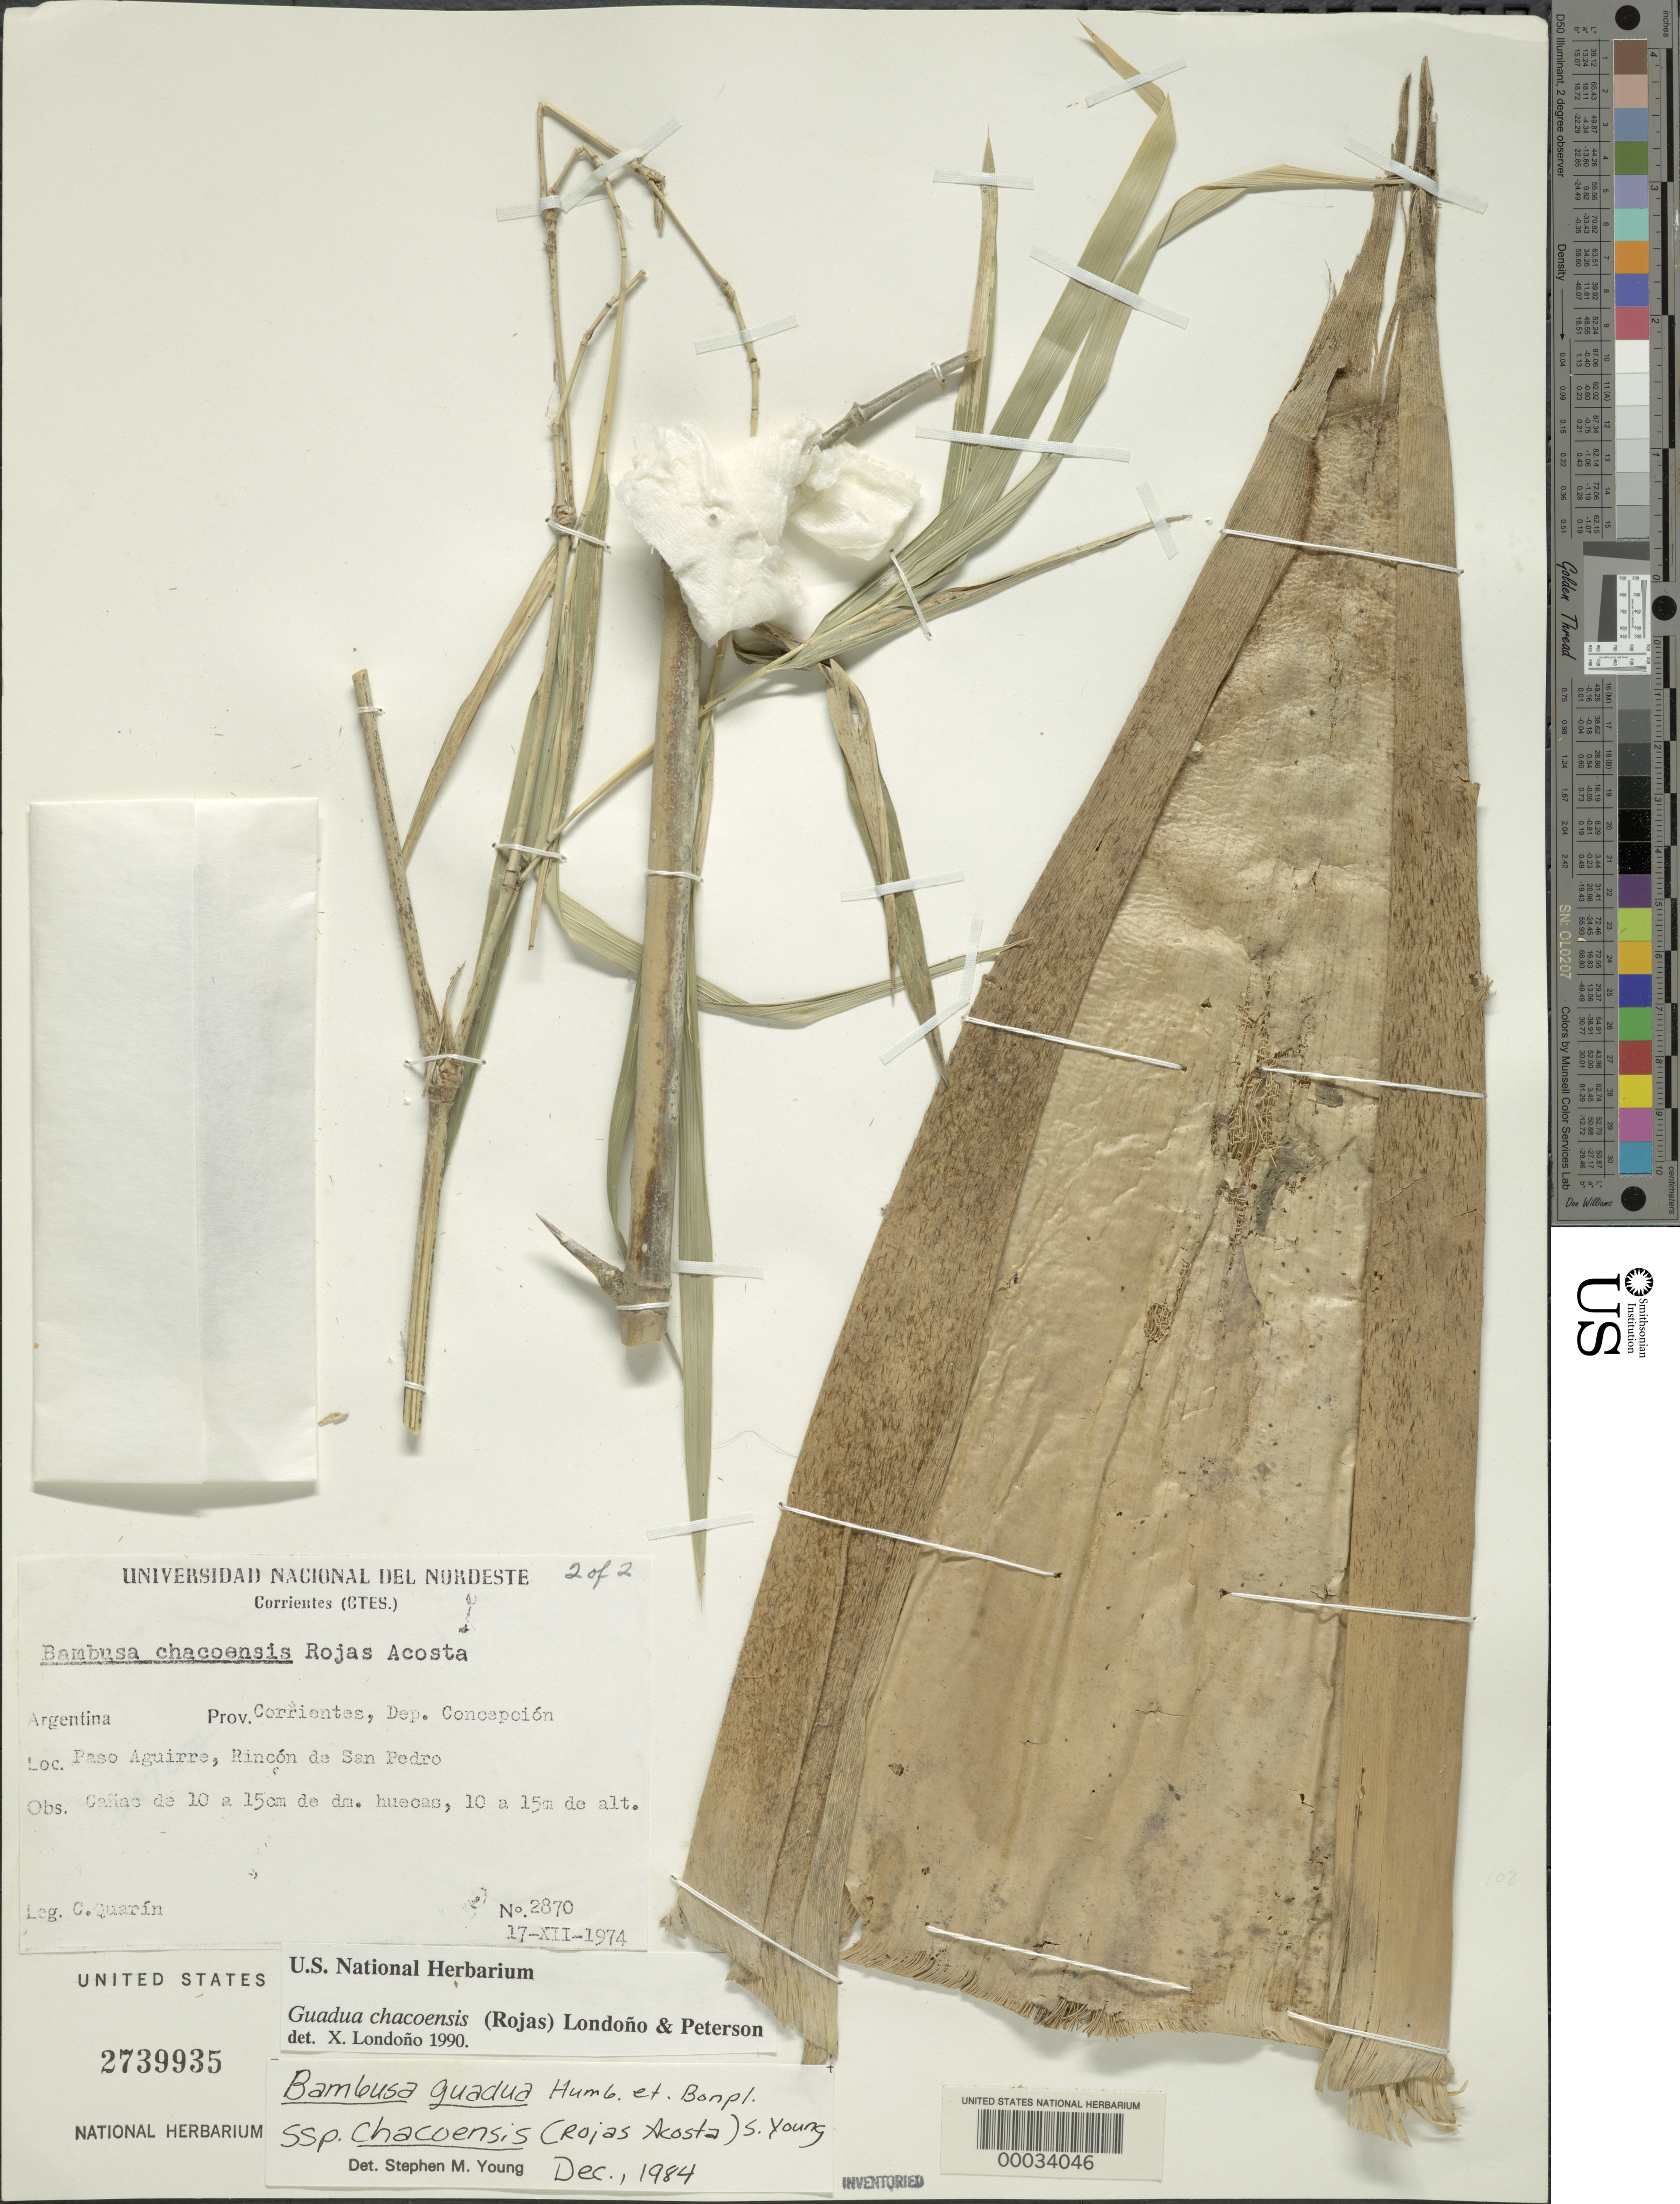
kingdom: Plantae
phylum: Tracheophyta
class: Liliopsida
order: Poales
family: Poaceae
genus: Guadua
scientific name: Guadua chacoensis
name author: (Rojas) Londoño & P.M. Peterson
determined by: Londoño, X., (TULV), Jardin Botanico "Juan Maria Cespedes"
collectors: C. Quarin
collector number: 2870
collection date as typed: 17 Dec 1974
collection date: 1974-12-17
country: Argentina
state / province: Corrientes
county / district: Concepción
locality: Paso Aguirre, Rincon de San Pedro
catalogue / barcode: US 2739935